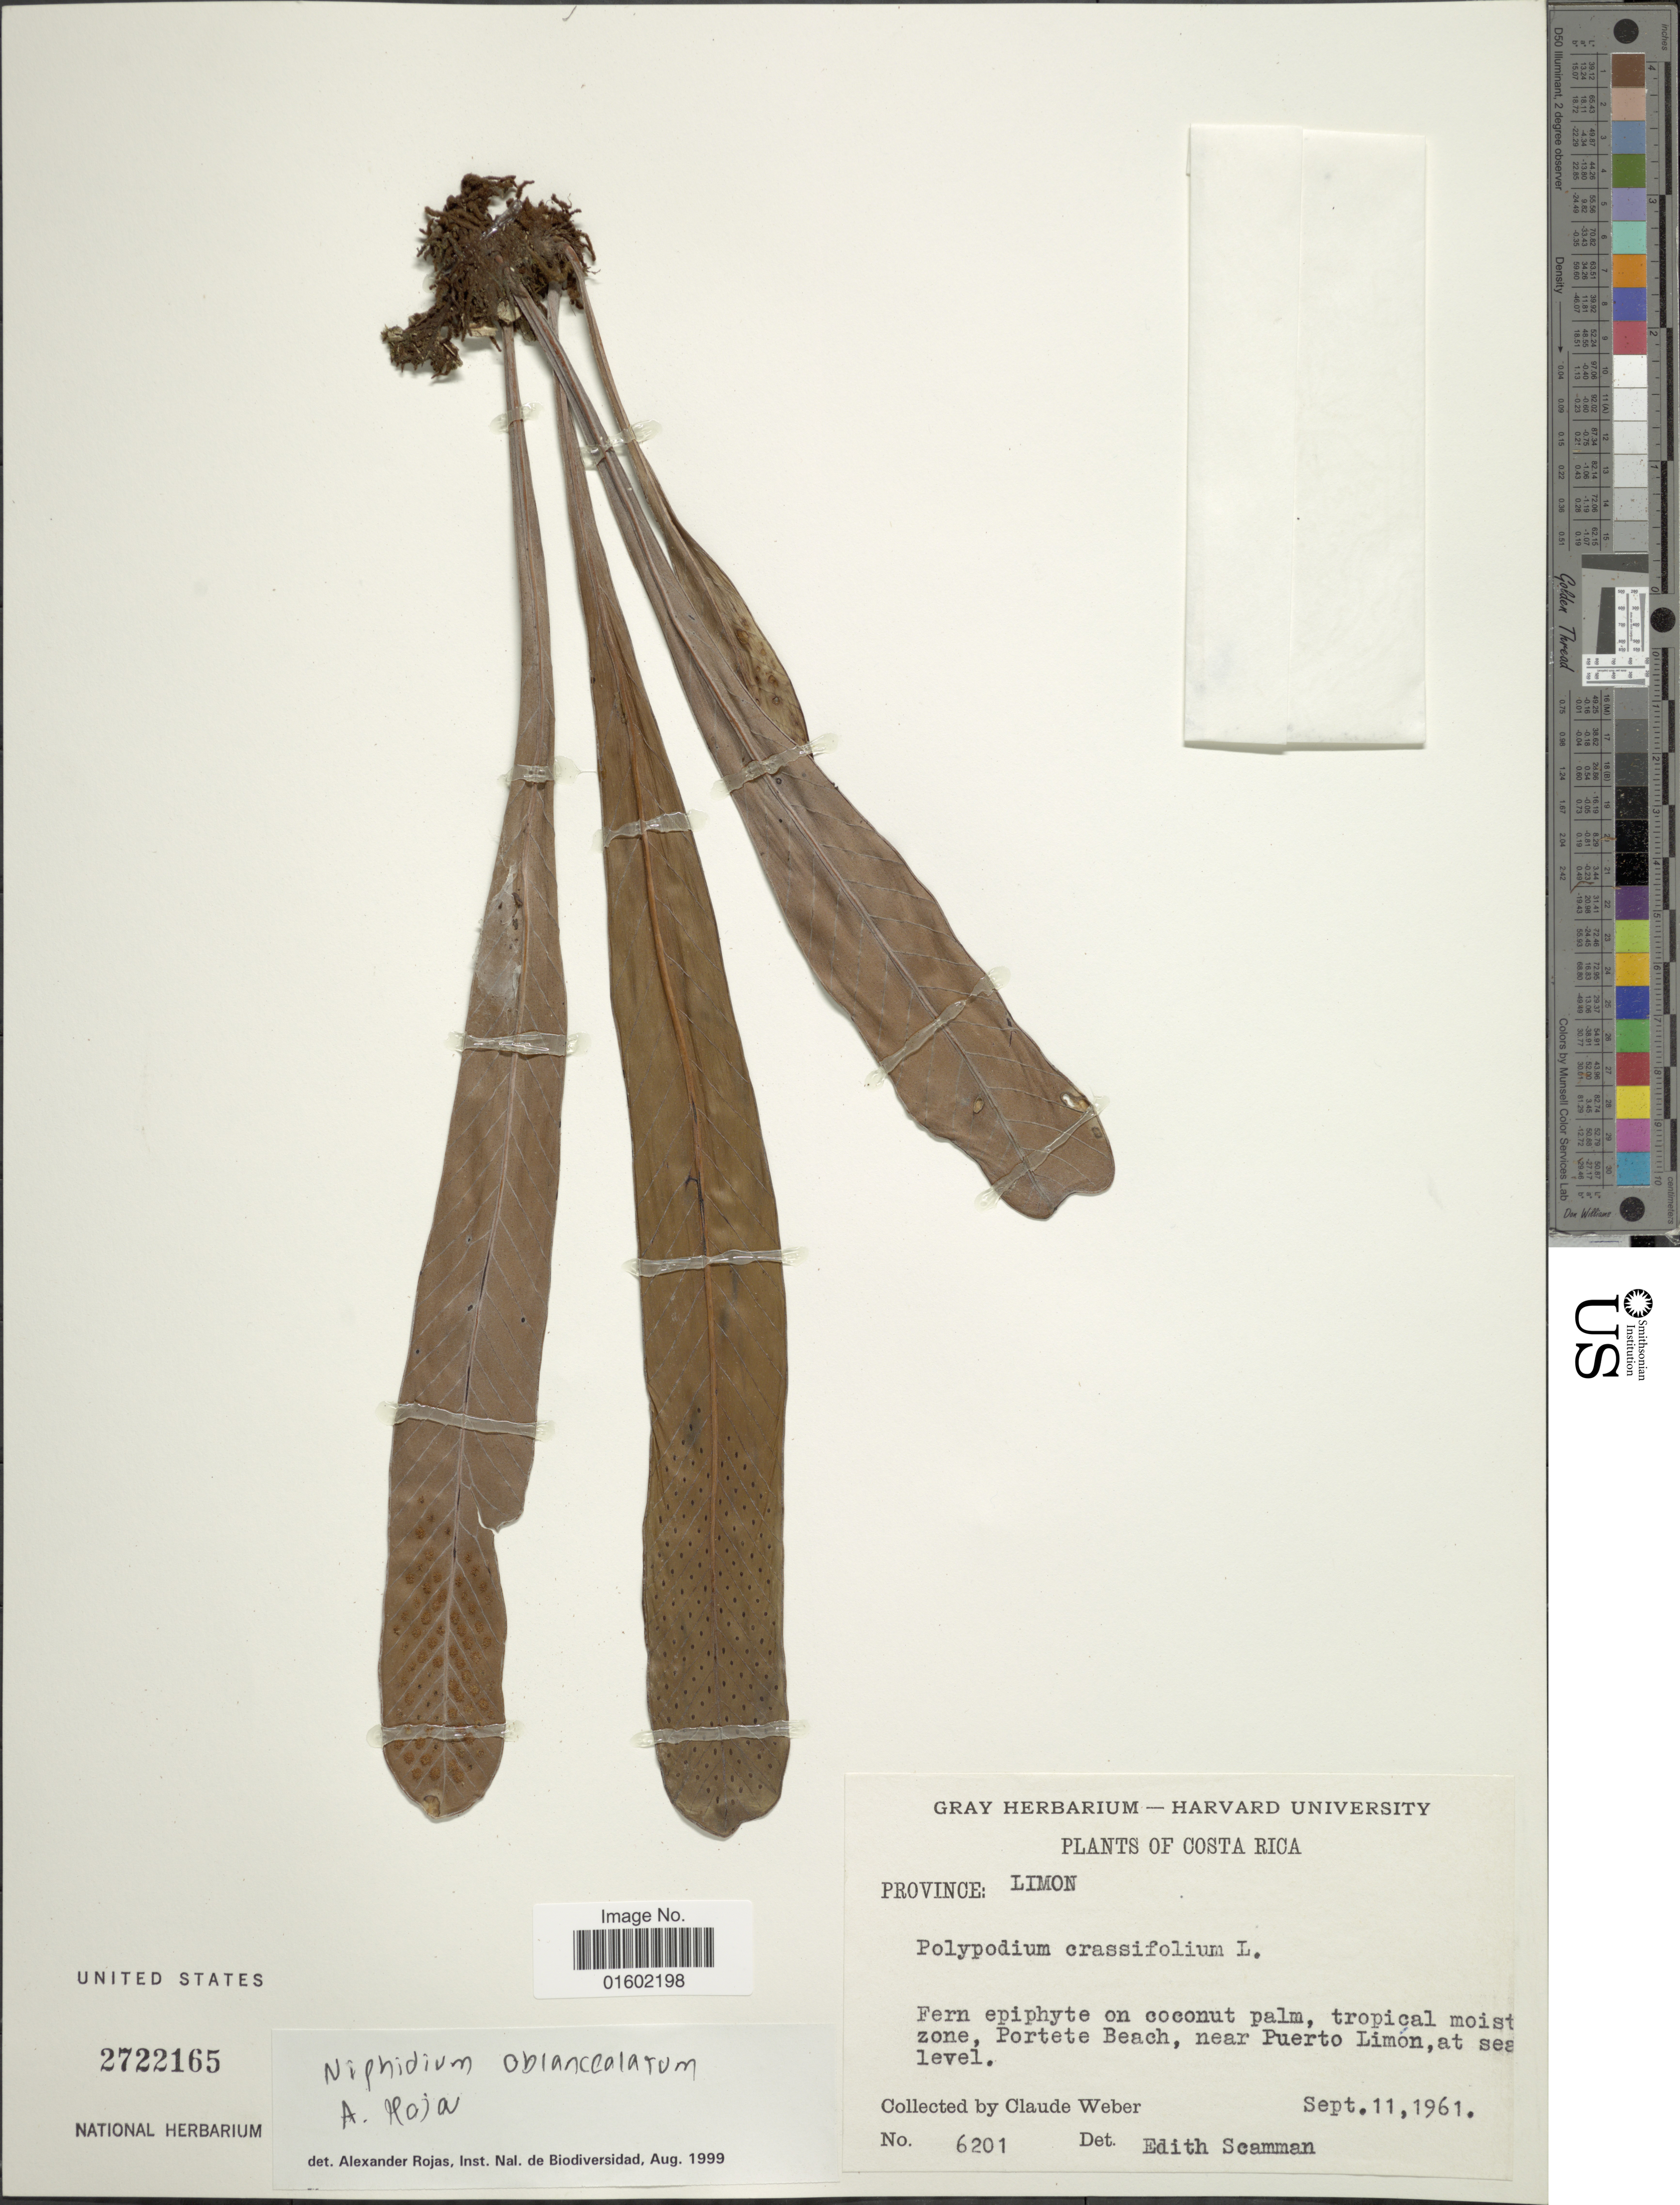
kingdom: Plantae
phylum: Tracheophyta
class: Polypodiopsida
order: Polypodiales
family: Polypodiaceae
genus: Niphidium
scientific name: Niphidium crassifolium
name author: (L.) Lellinger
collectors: C. Weber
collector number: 6201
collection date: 1961-08-11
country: Costa Rica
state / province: Limón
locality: Portete Beach, near Puerto Limon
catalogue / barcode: US 2722165